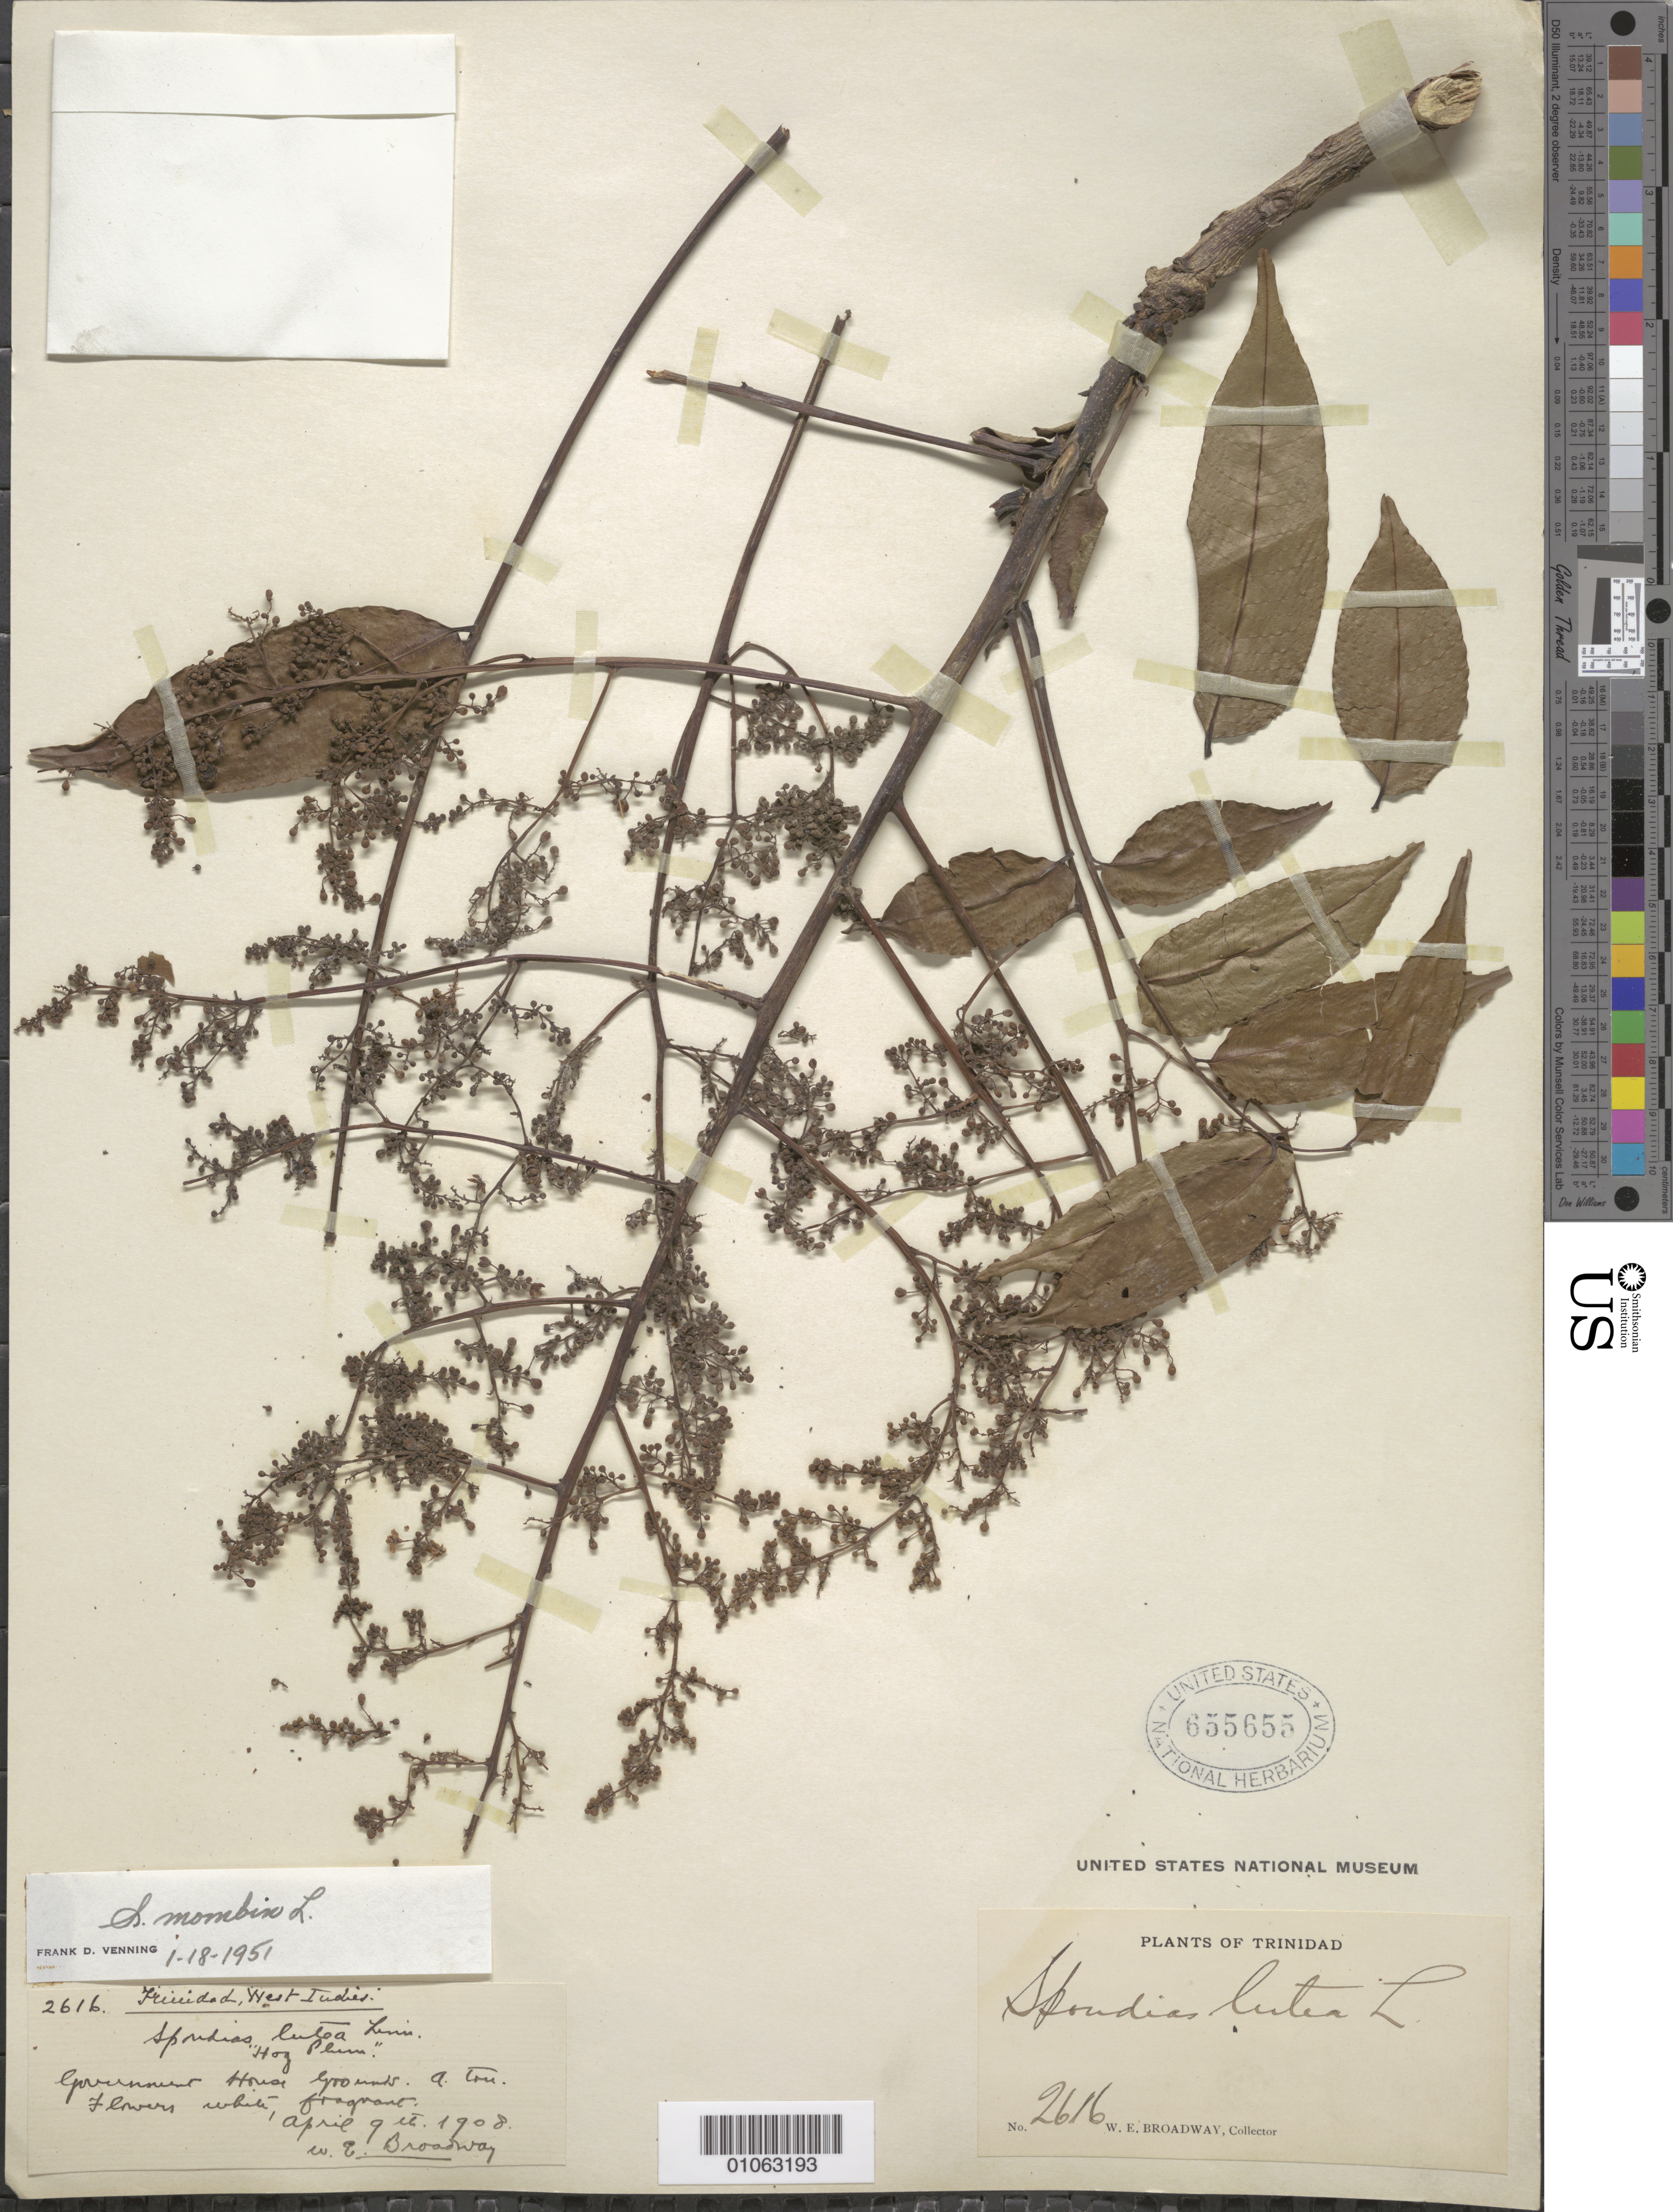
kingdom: Plantae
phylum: Tracheophyta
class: Magnoliopsida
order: Sapindales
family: Anacardiaceae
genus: Spondias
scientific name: Spondias mombin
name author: L.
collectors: W. E. Broadway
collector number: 2616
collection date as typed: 09 Apr 1908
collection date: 1908-04-09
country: Trinidad and Tobago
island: Trinidad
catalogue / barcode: US 655655